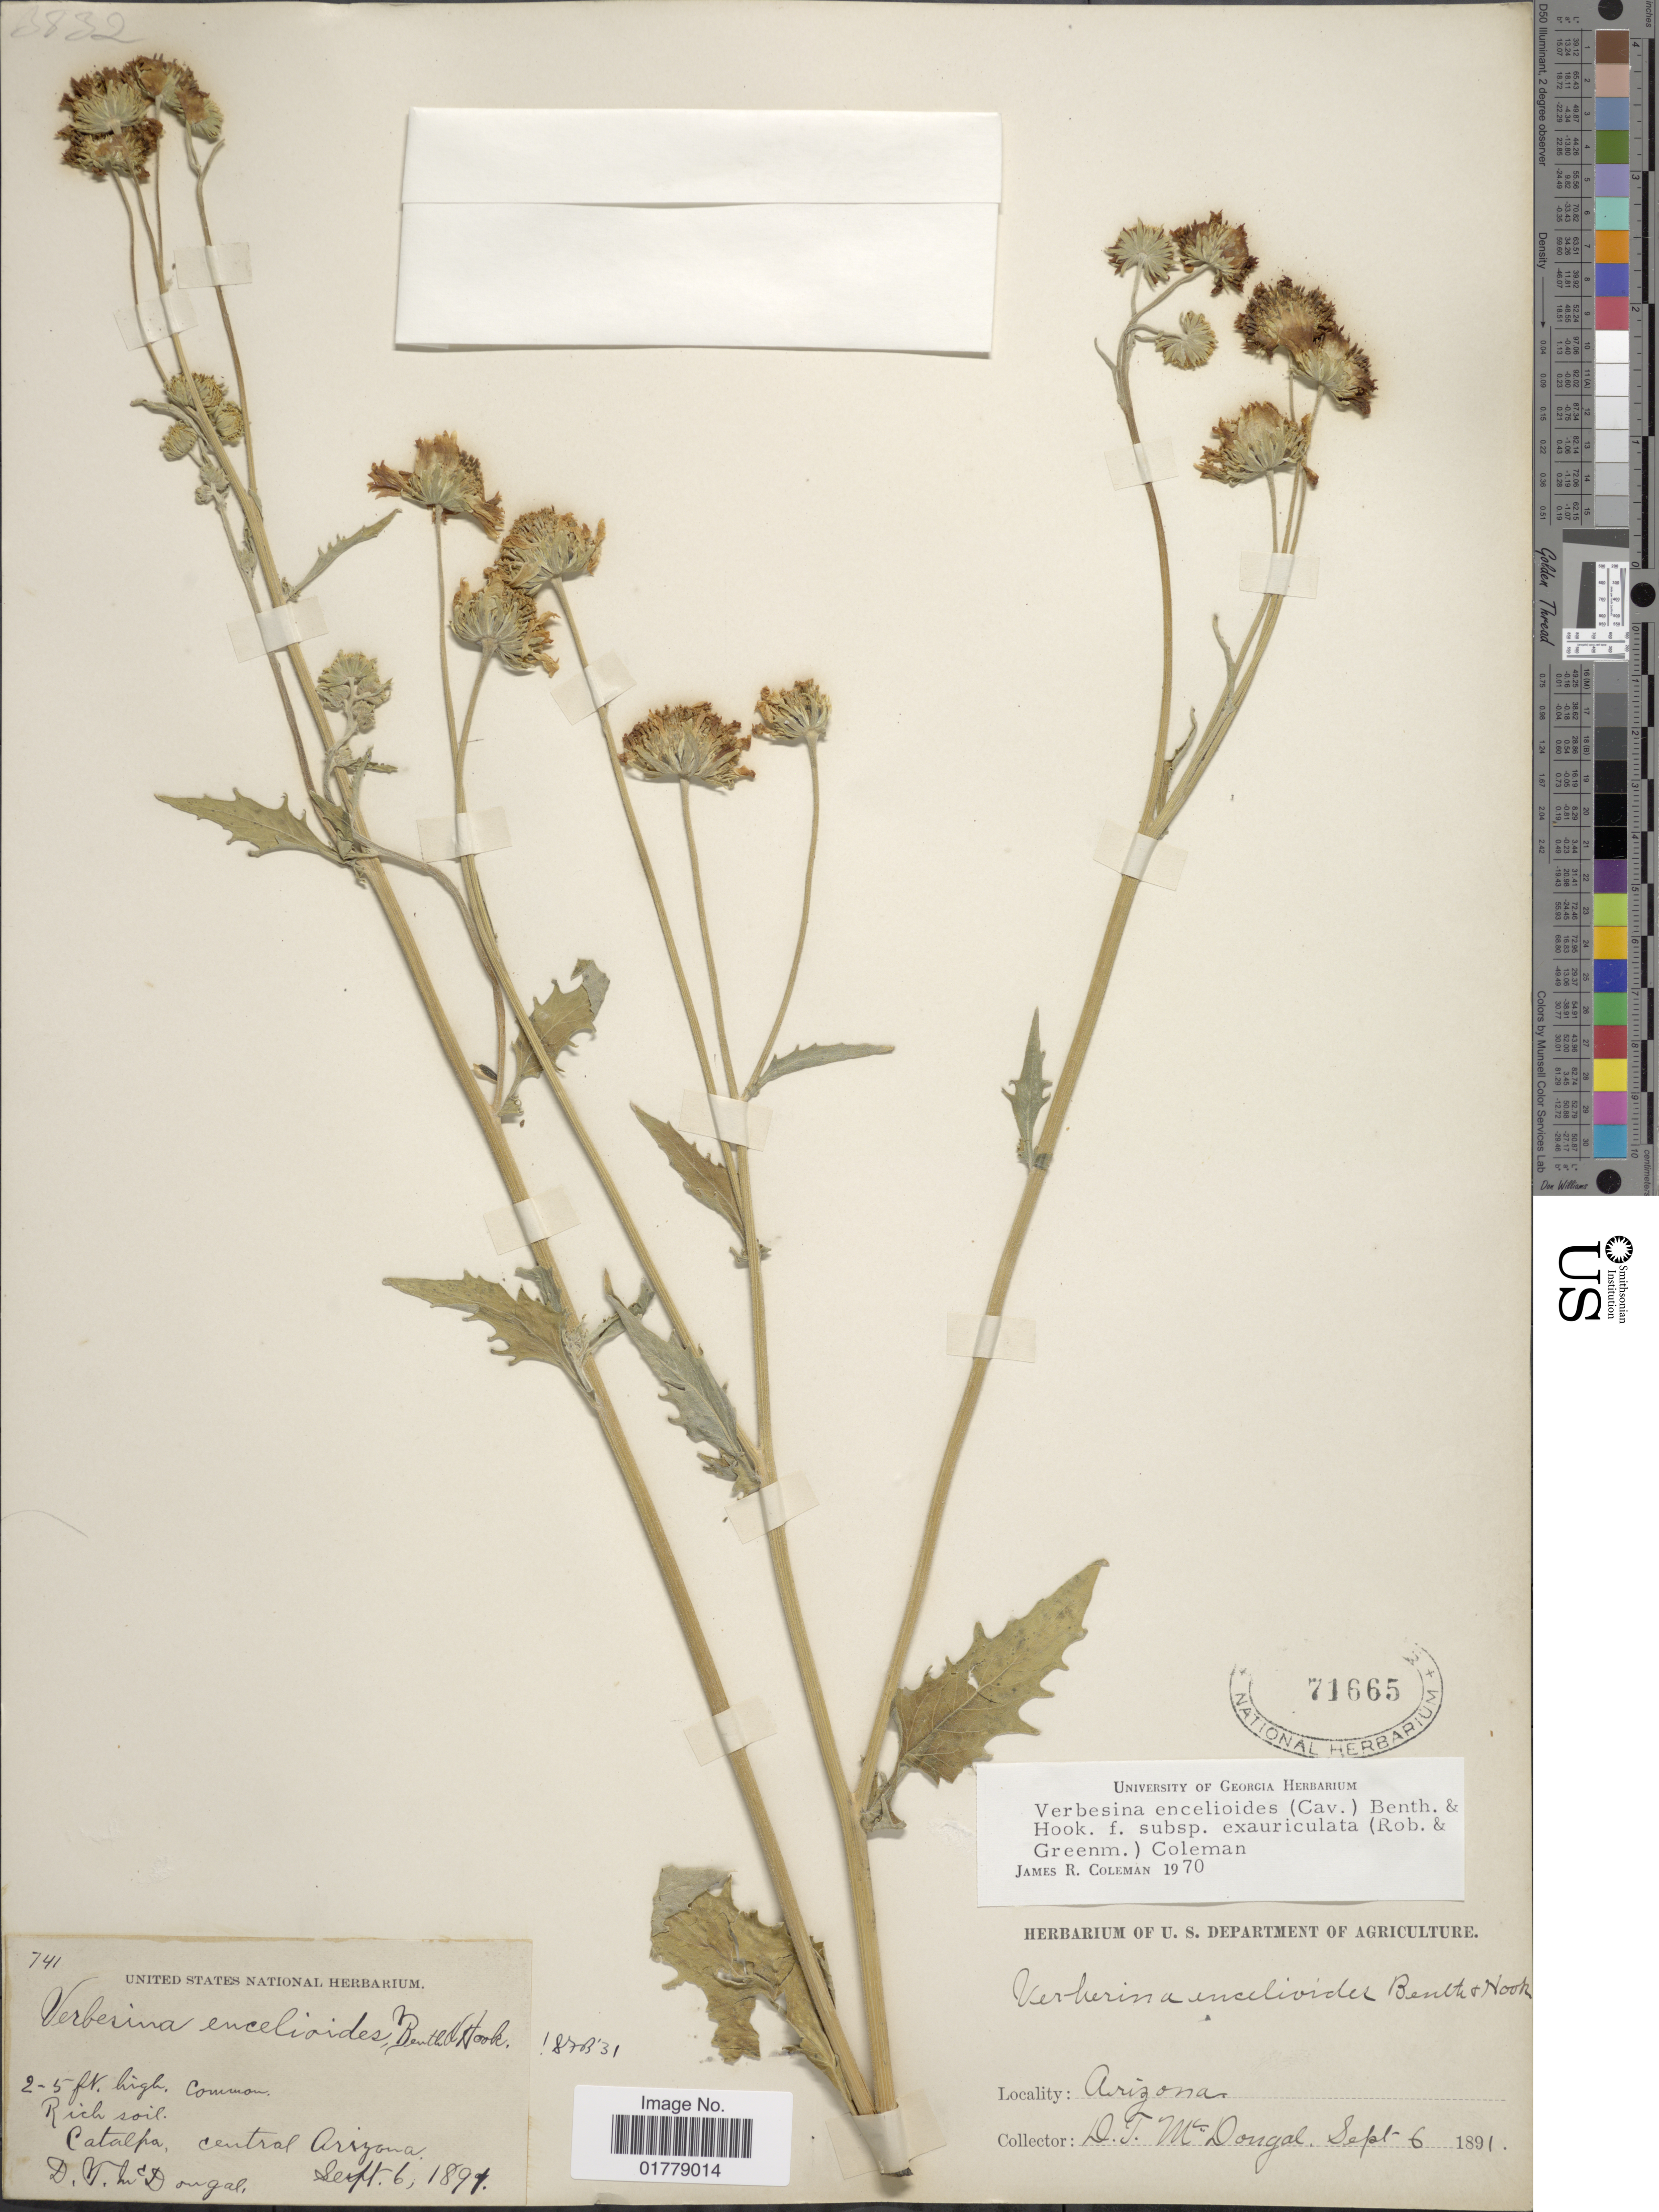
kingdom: Plantae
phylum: Tracheophyta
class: Magnoliopsida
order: Asterales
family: Asteraceae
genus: Verbesina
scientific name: Verbesina encelioides var. cana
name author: (B.L. Rob.) Greenm.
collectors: D. Dongal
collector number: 741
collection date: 1891-09-06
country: United States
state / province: Arizona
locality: Catalpa, Central Arizona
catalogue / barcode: US 71665